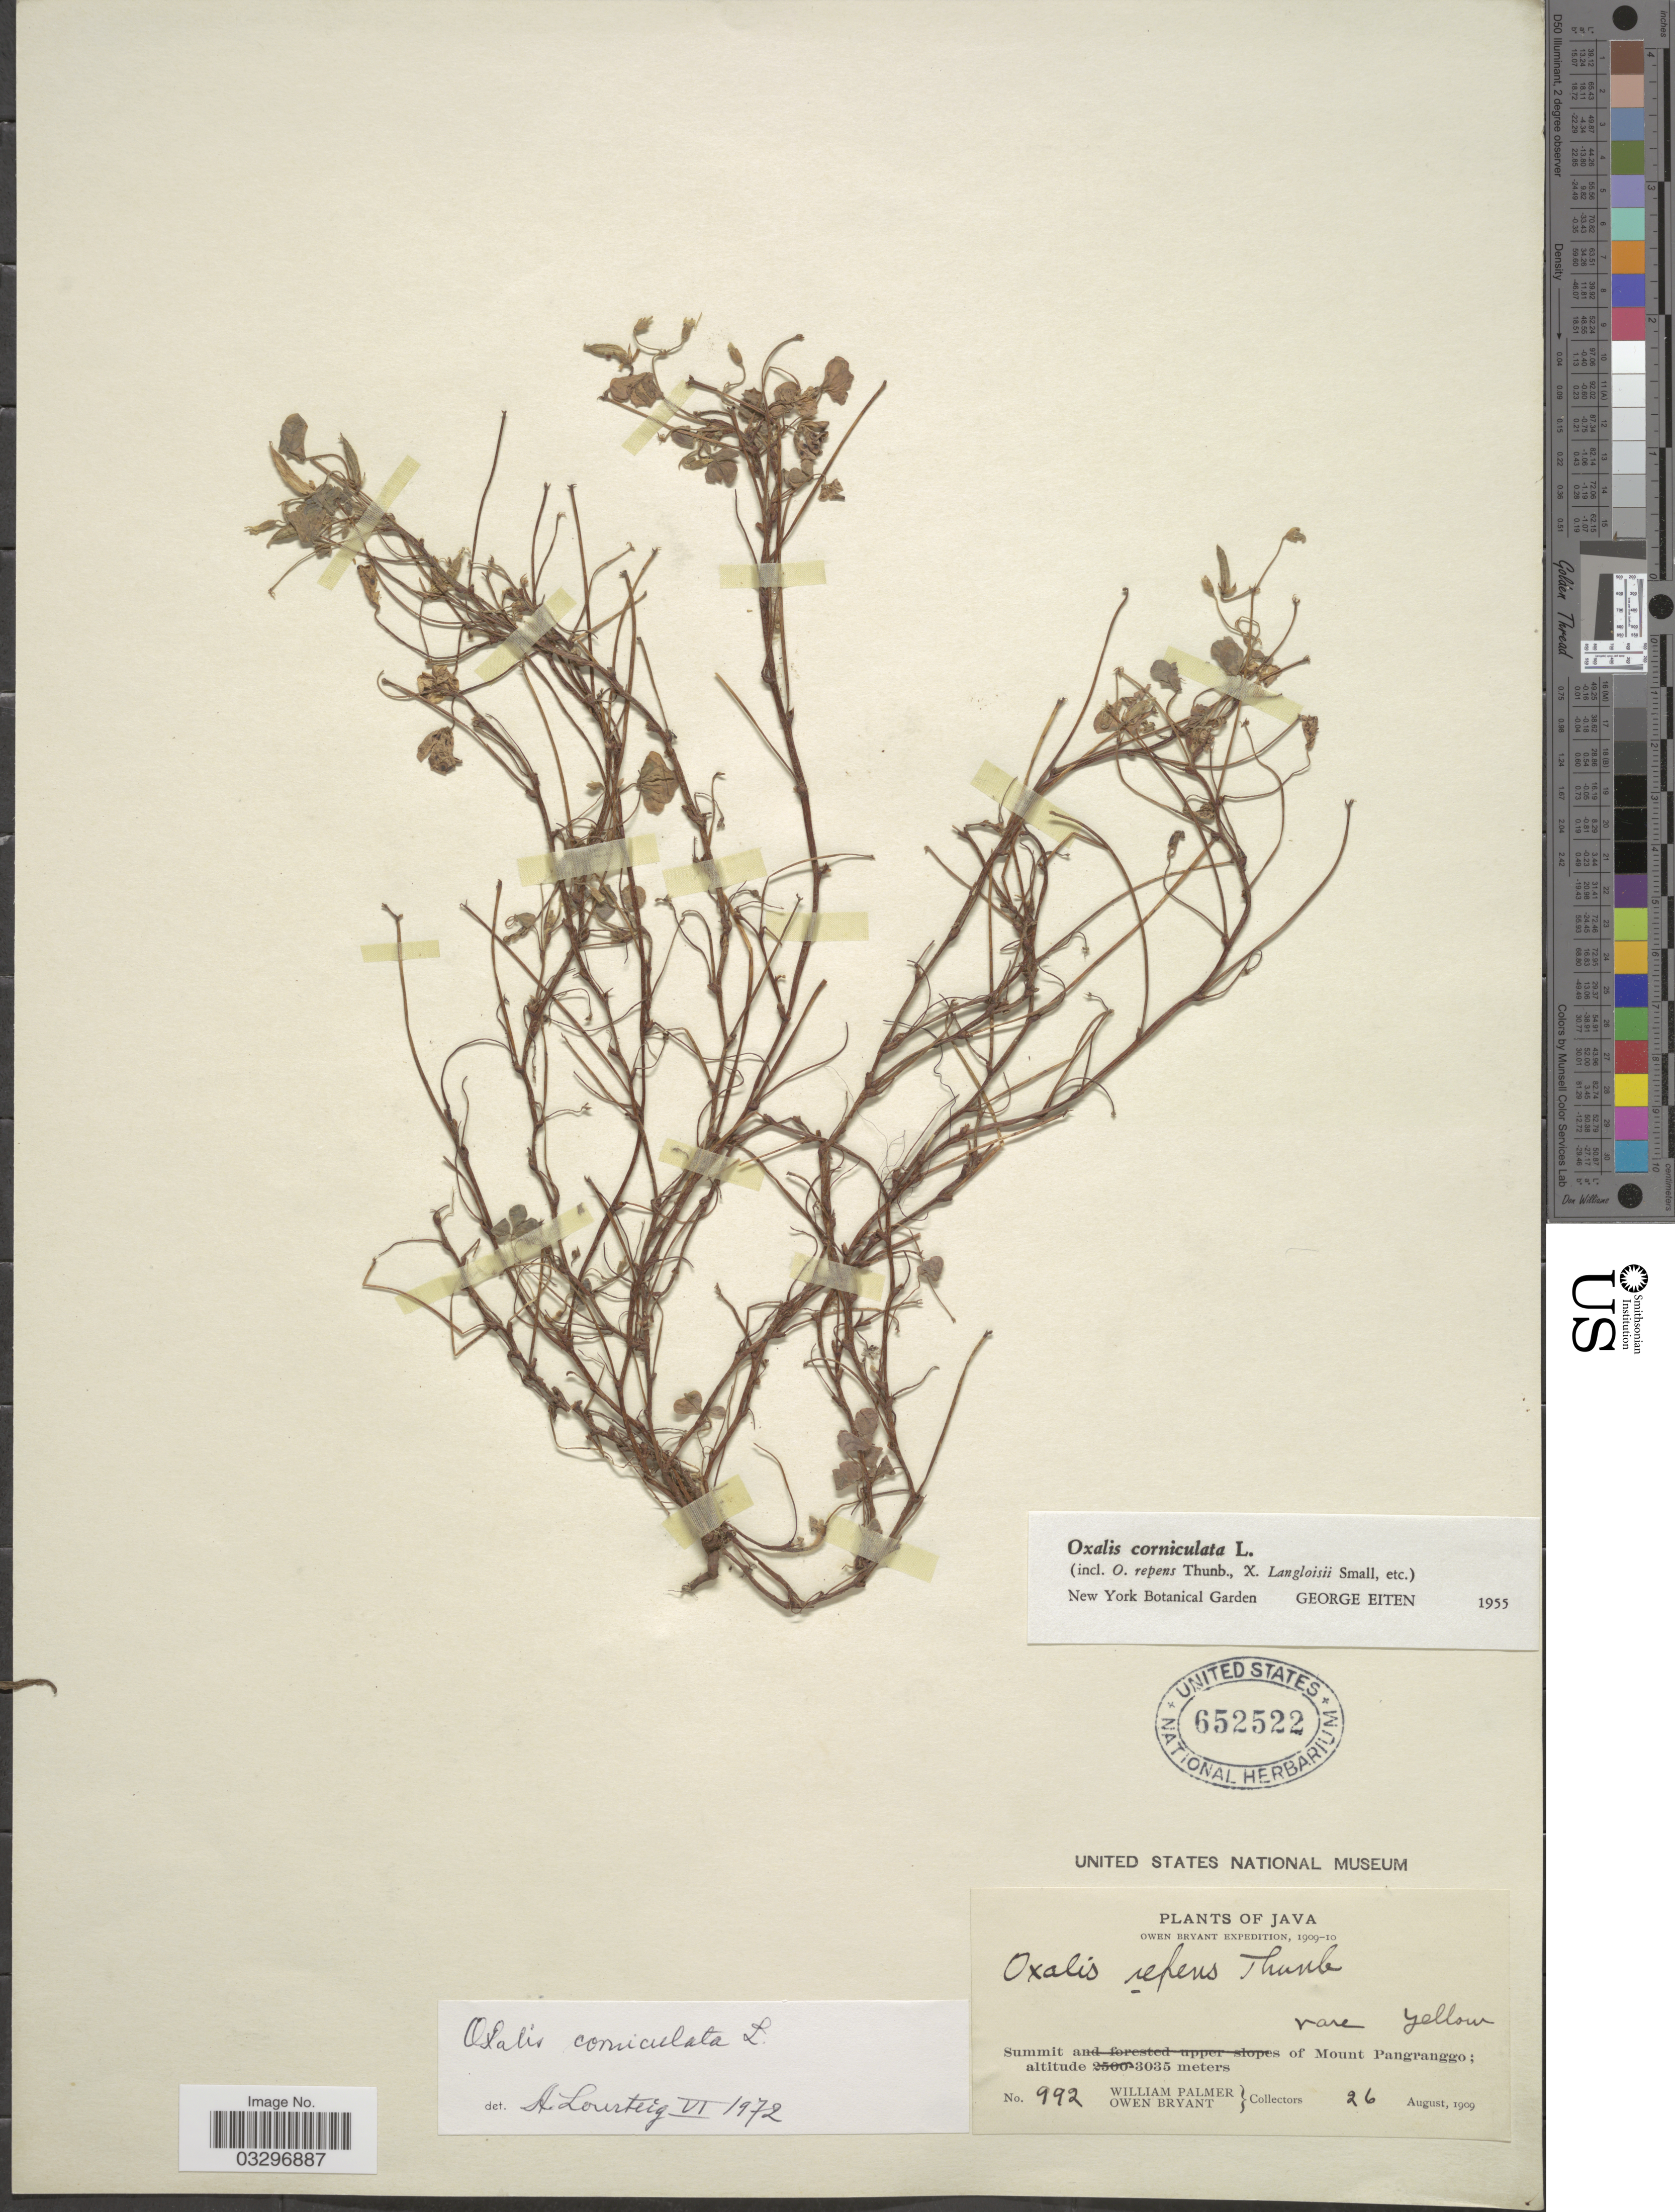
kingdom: Plantae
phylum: Tracheophyta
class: Magnoliopsida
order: Oxalidales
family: Oxalidaceae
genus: Oxalis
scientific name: Oxalis corniculata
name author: L.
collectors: W. Palmer & O. Bryant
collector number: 992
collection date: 1909-08-26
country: Indonesia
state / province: Java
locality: Summit of Mount Pangranggo.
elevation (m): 3035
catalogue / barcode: US 652522